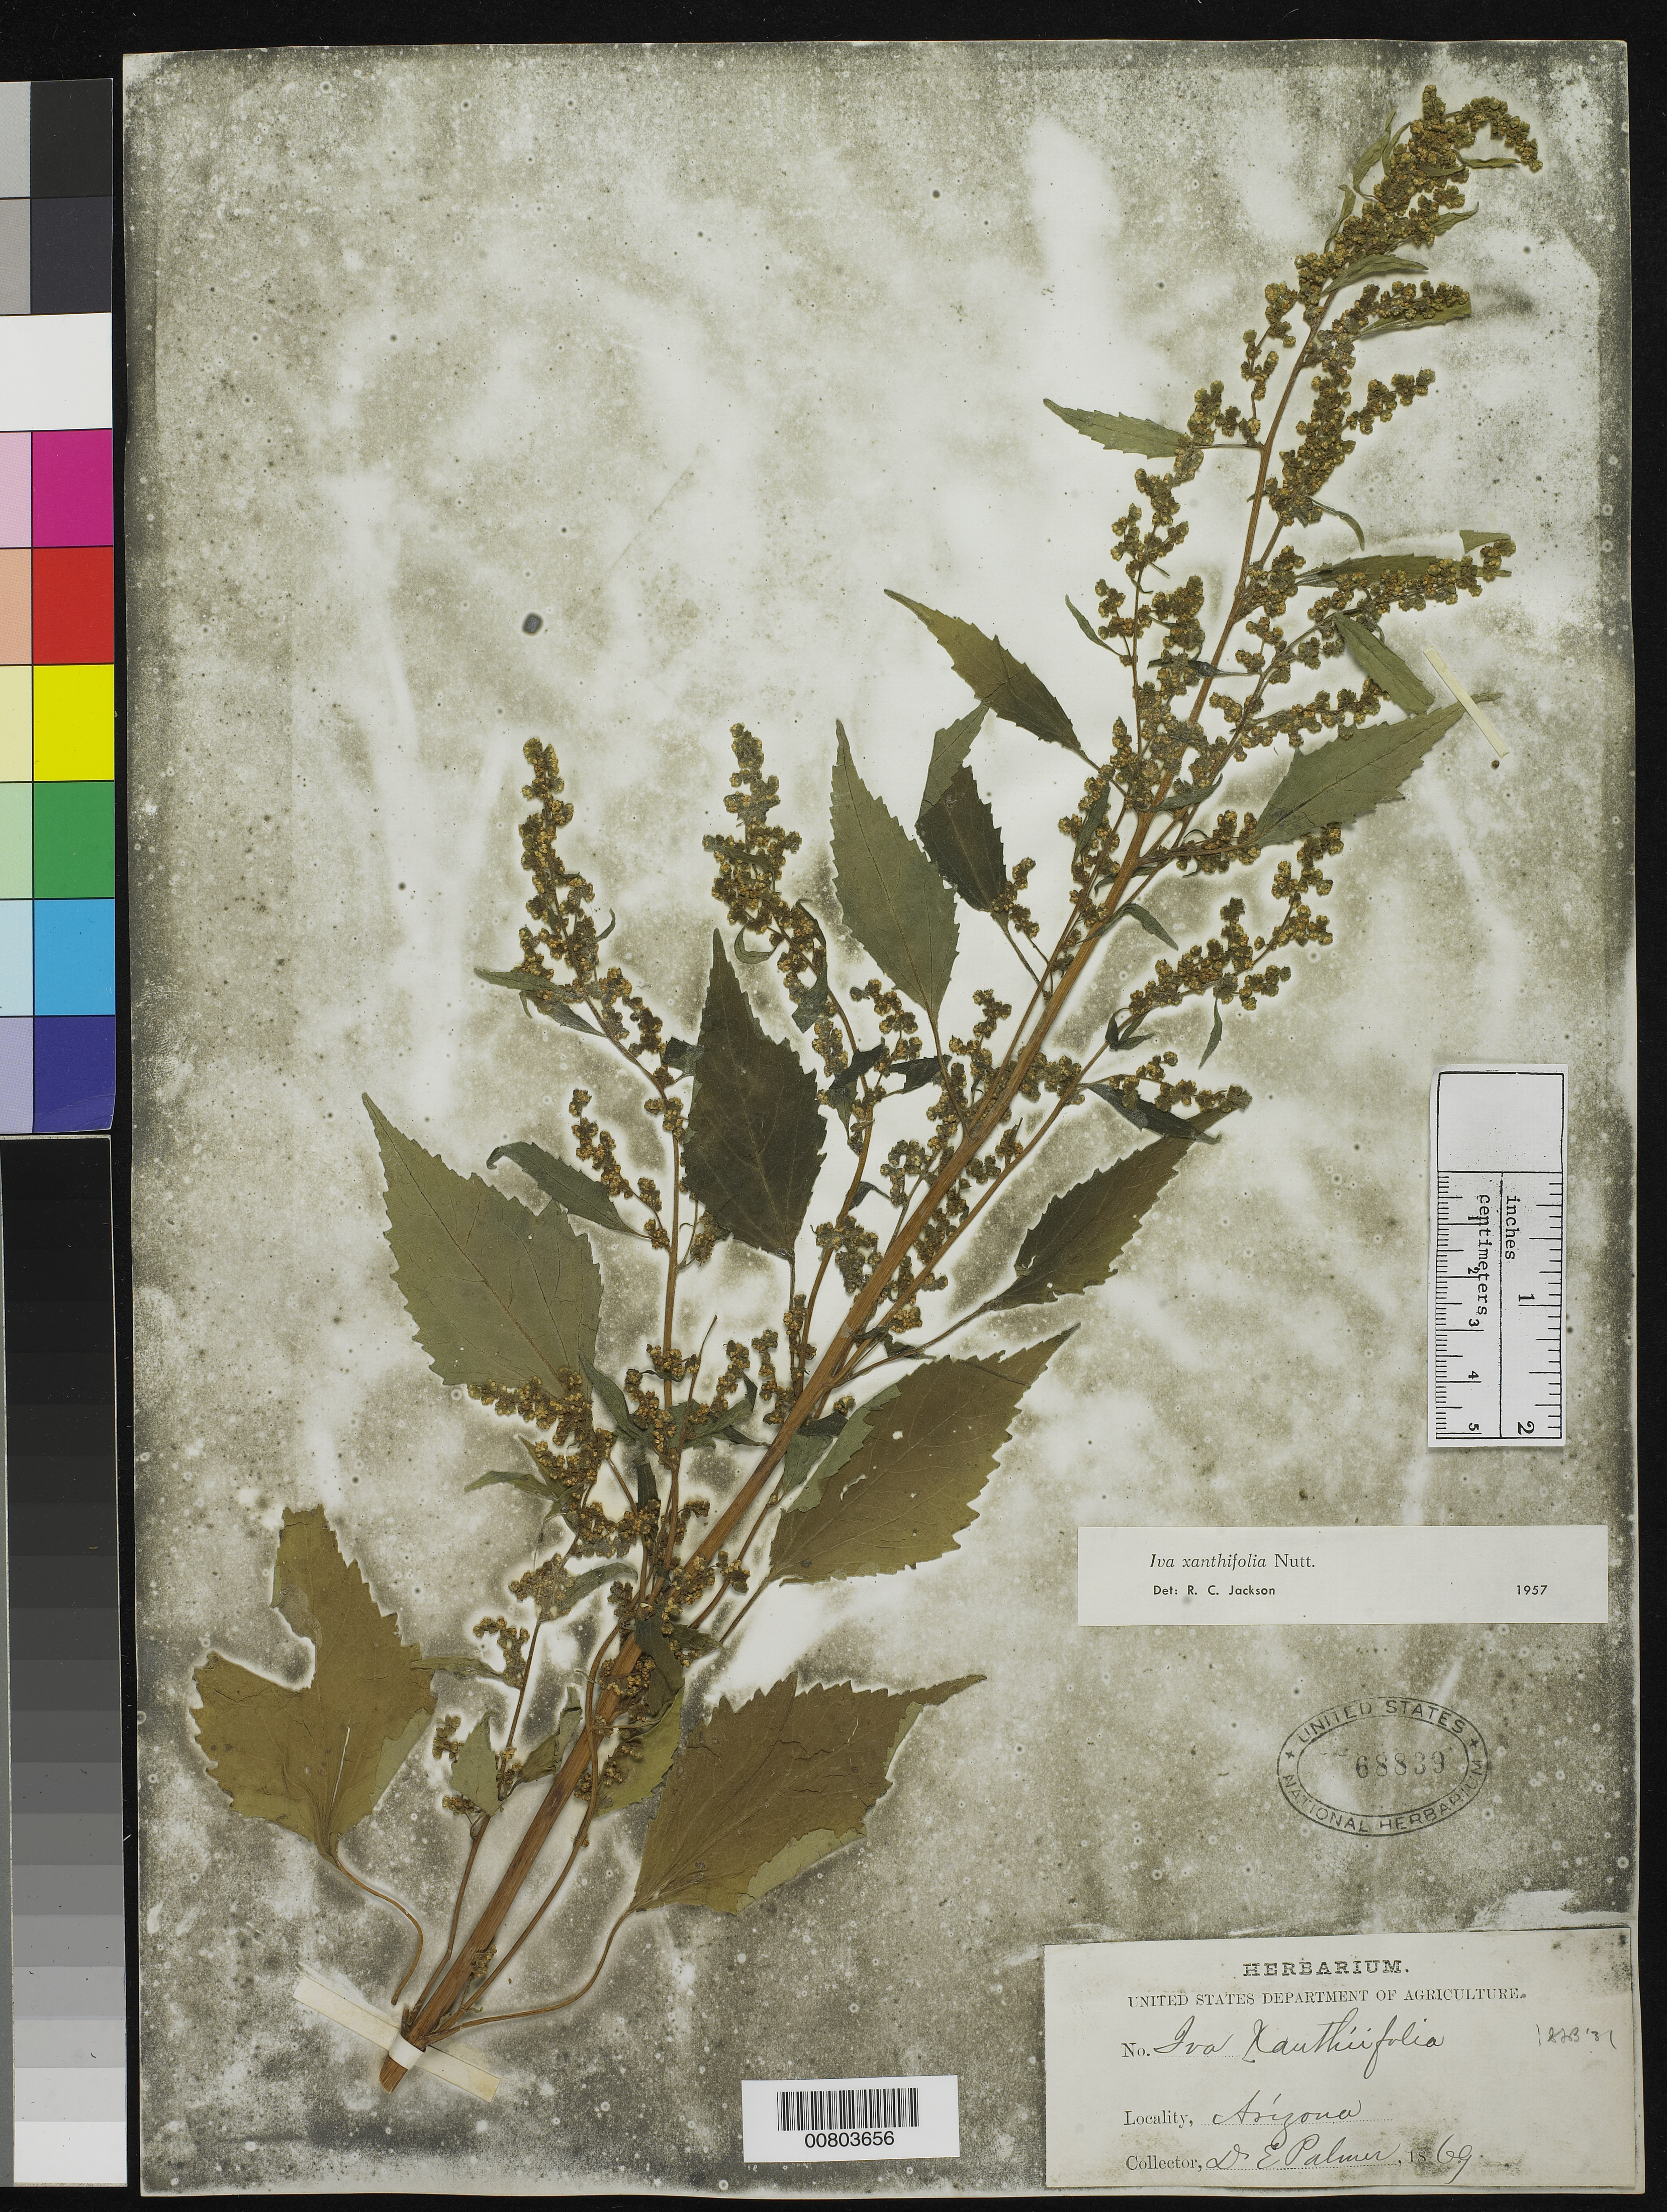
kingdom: Plantae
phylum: Tracheophyta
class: Magnoliopsida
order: Asterales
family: Asteraceae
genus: Iva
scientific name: Iva xanthifolia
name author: Nutt.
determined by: Jackson, R. C.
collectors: E. Palmer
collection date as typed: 1869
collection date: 1869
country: United States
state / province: Arizona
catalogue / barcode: US 68839